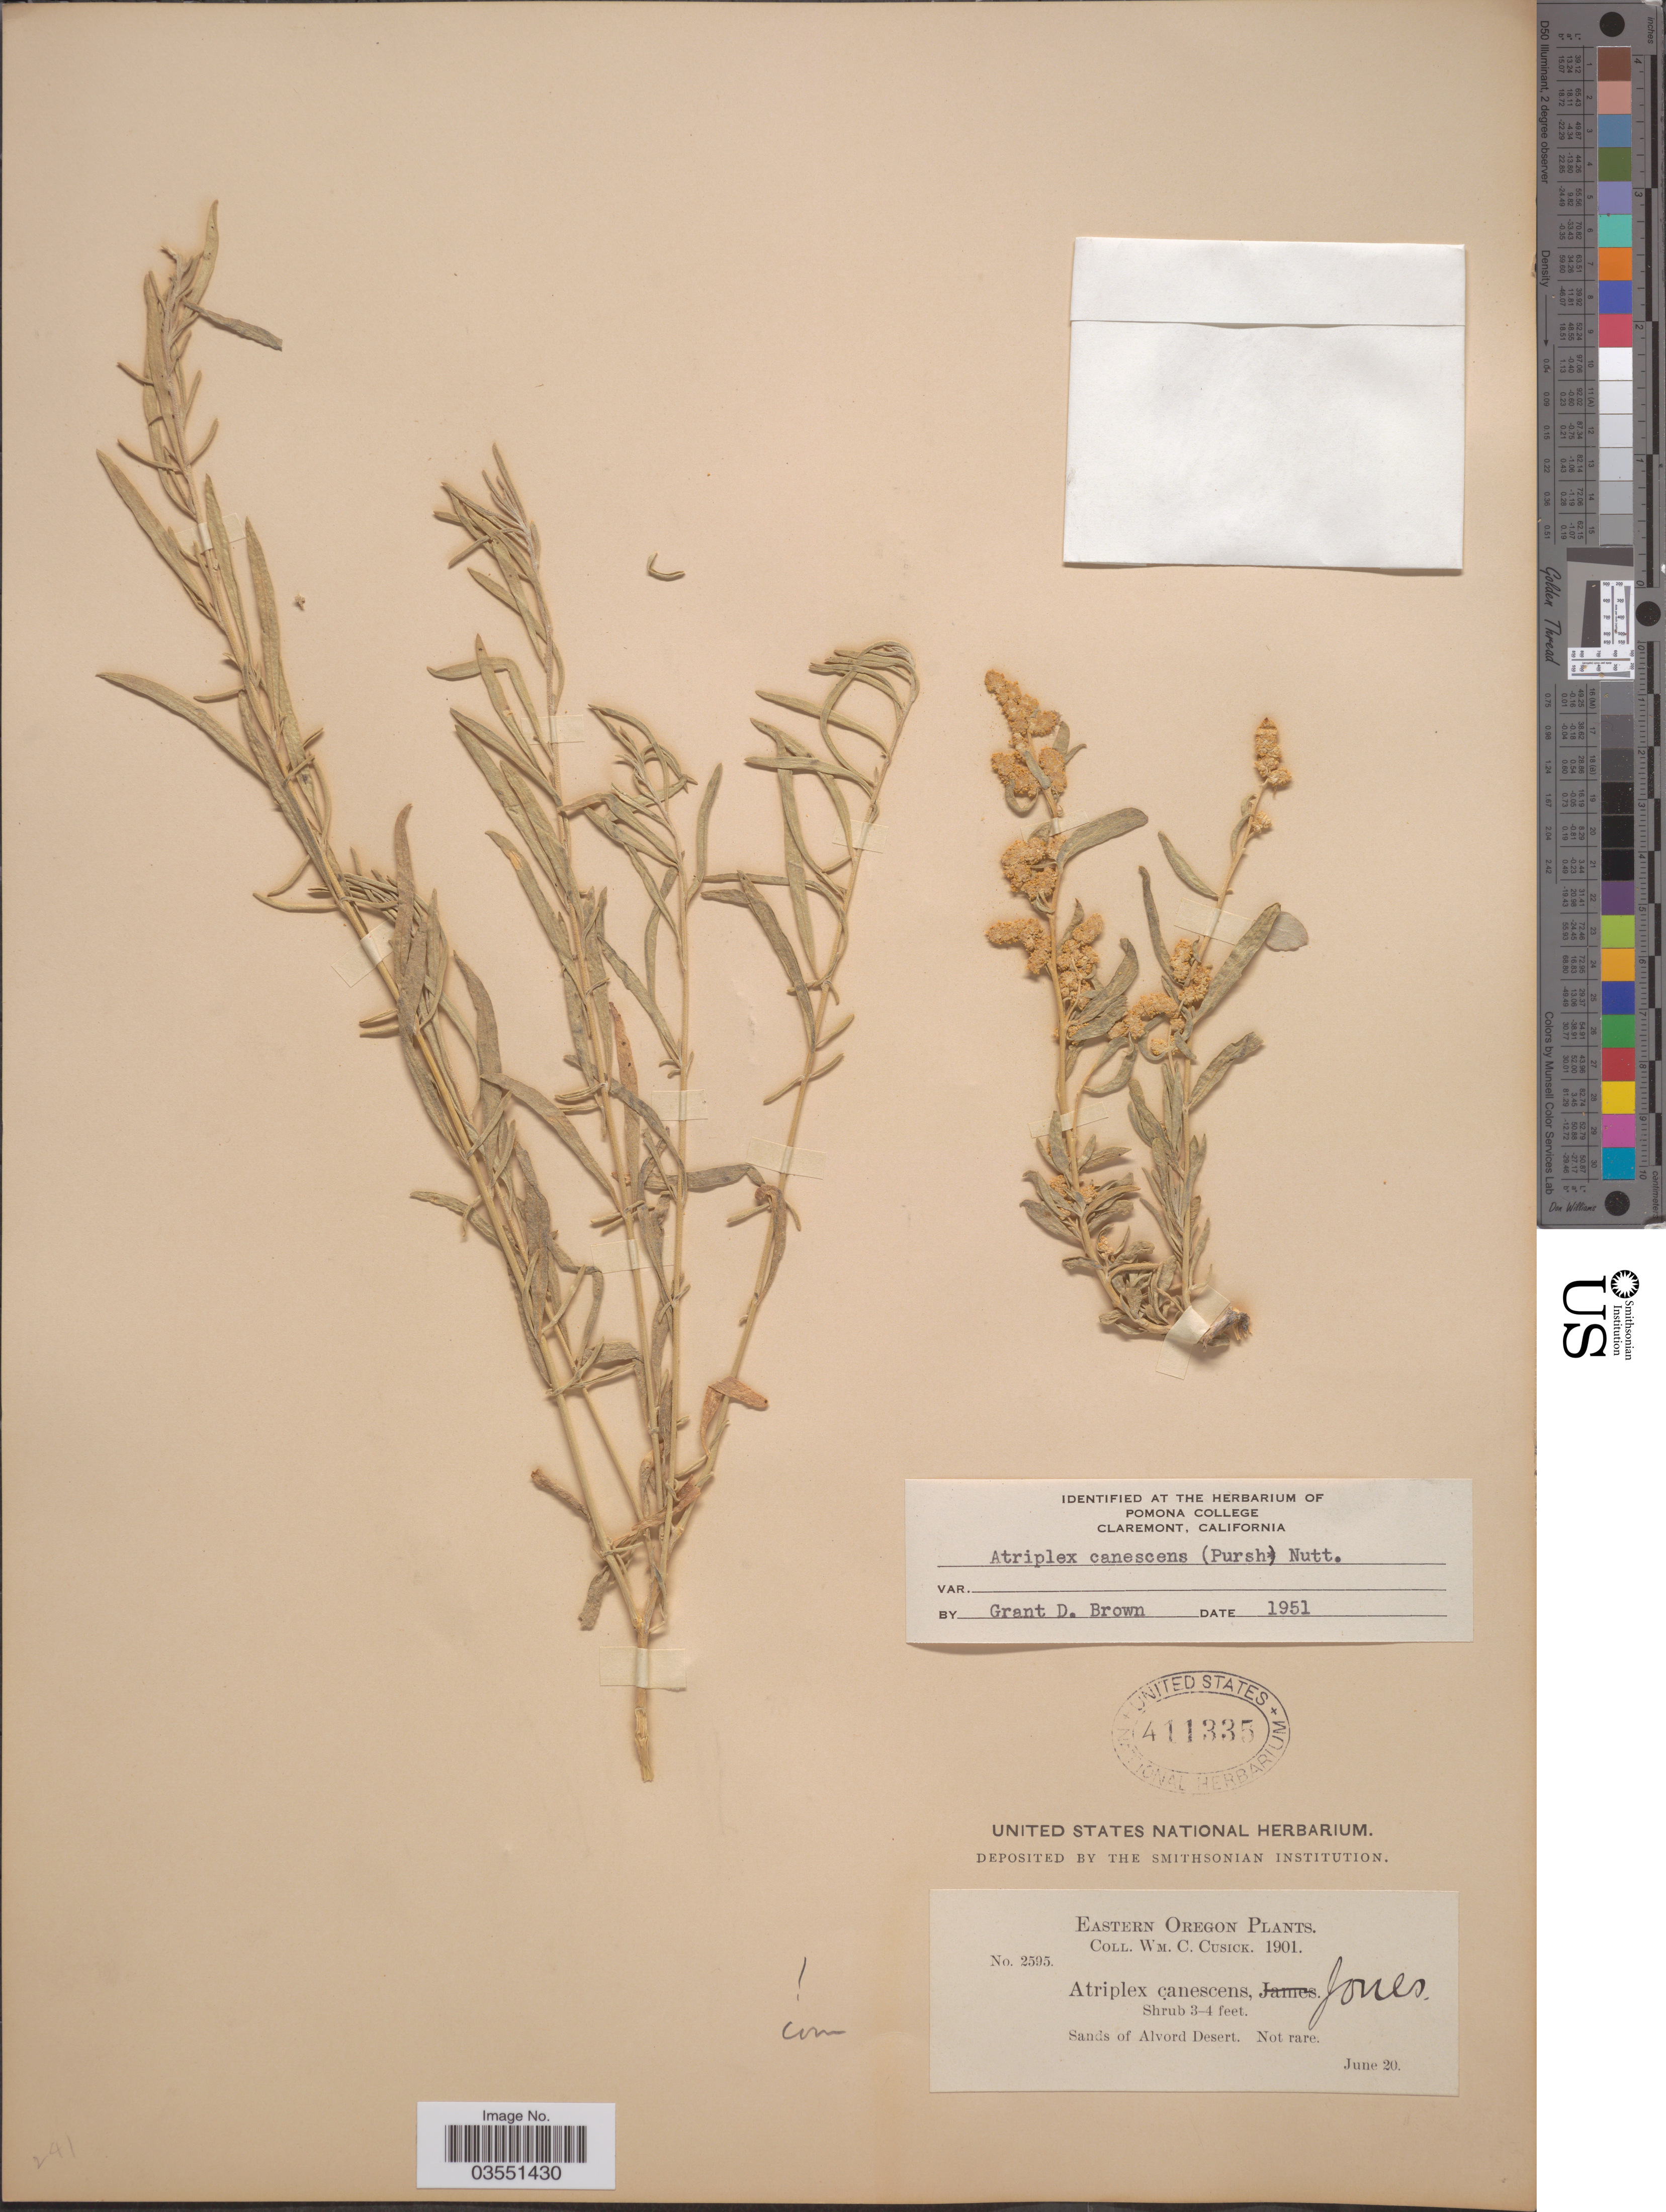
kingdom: Plantae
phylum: Tracheophyta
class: Magnoliopsida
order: Caryophyllales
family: Amaranthaceae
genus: Atriplex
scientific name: Atriplex canescens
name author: (Pursh) Nutt.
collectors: W. C. Cusick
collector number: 2595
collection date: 1901-06-20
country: United States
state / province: Oregon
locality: Eastern Oregon. Sands of Alvord Desert.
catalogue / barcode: US 411335